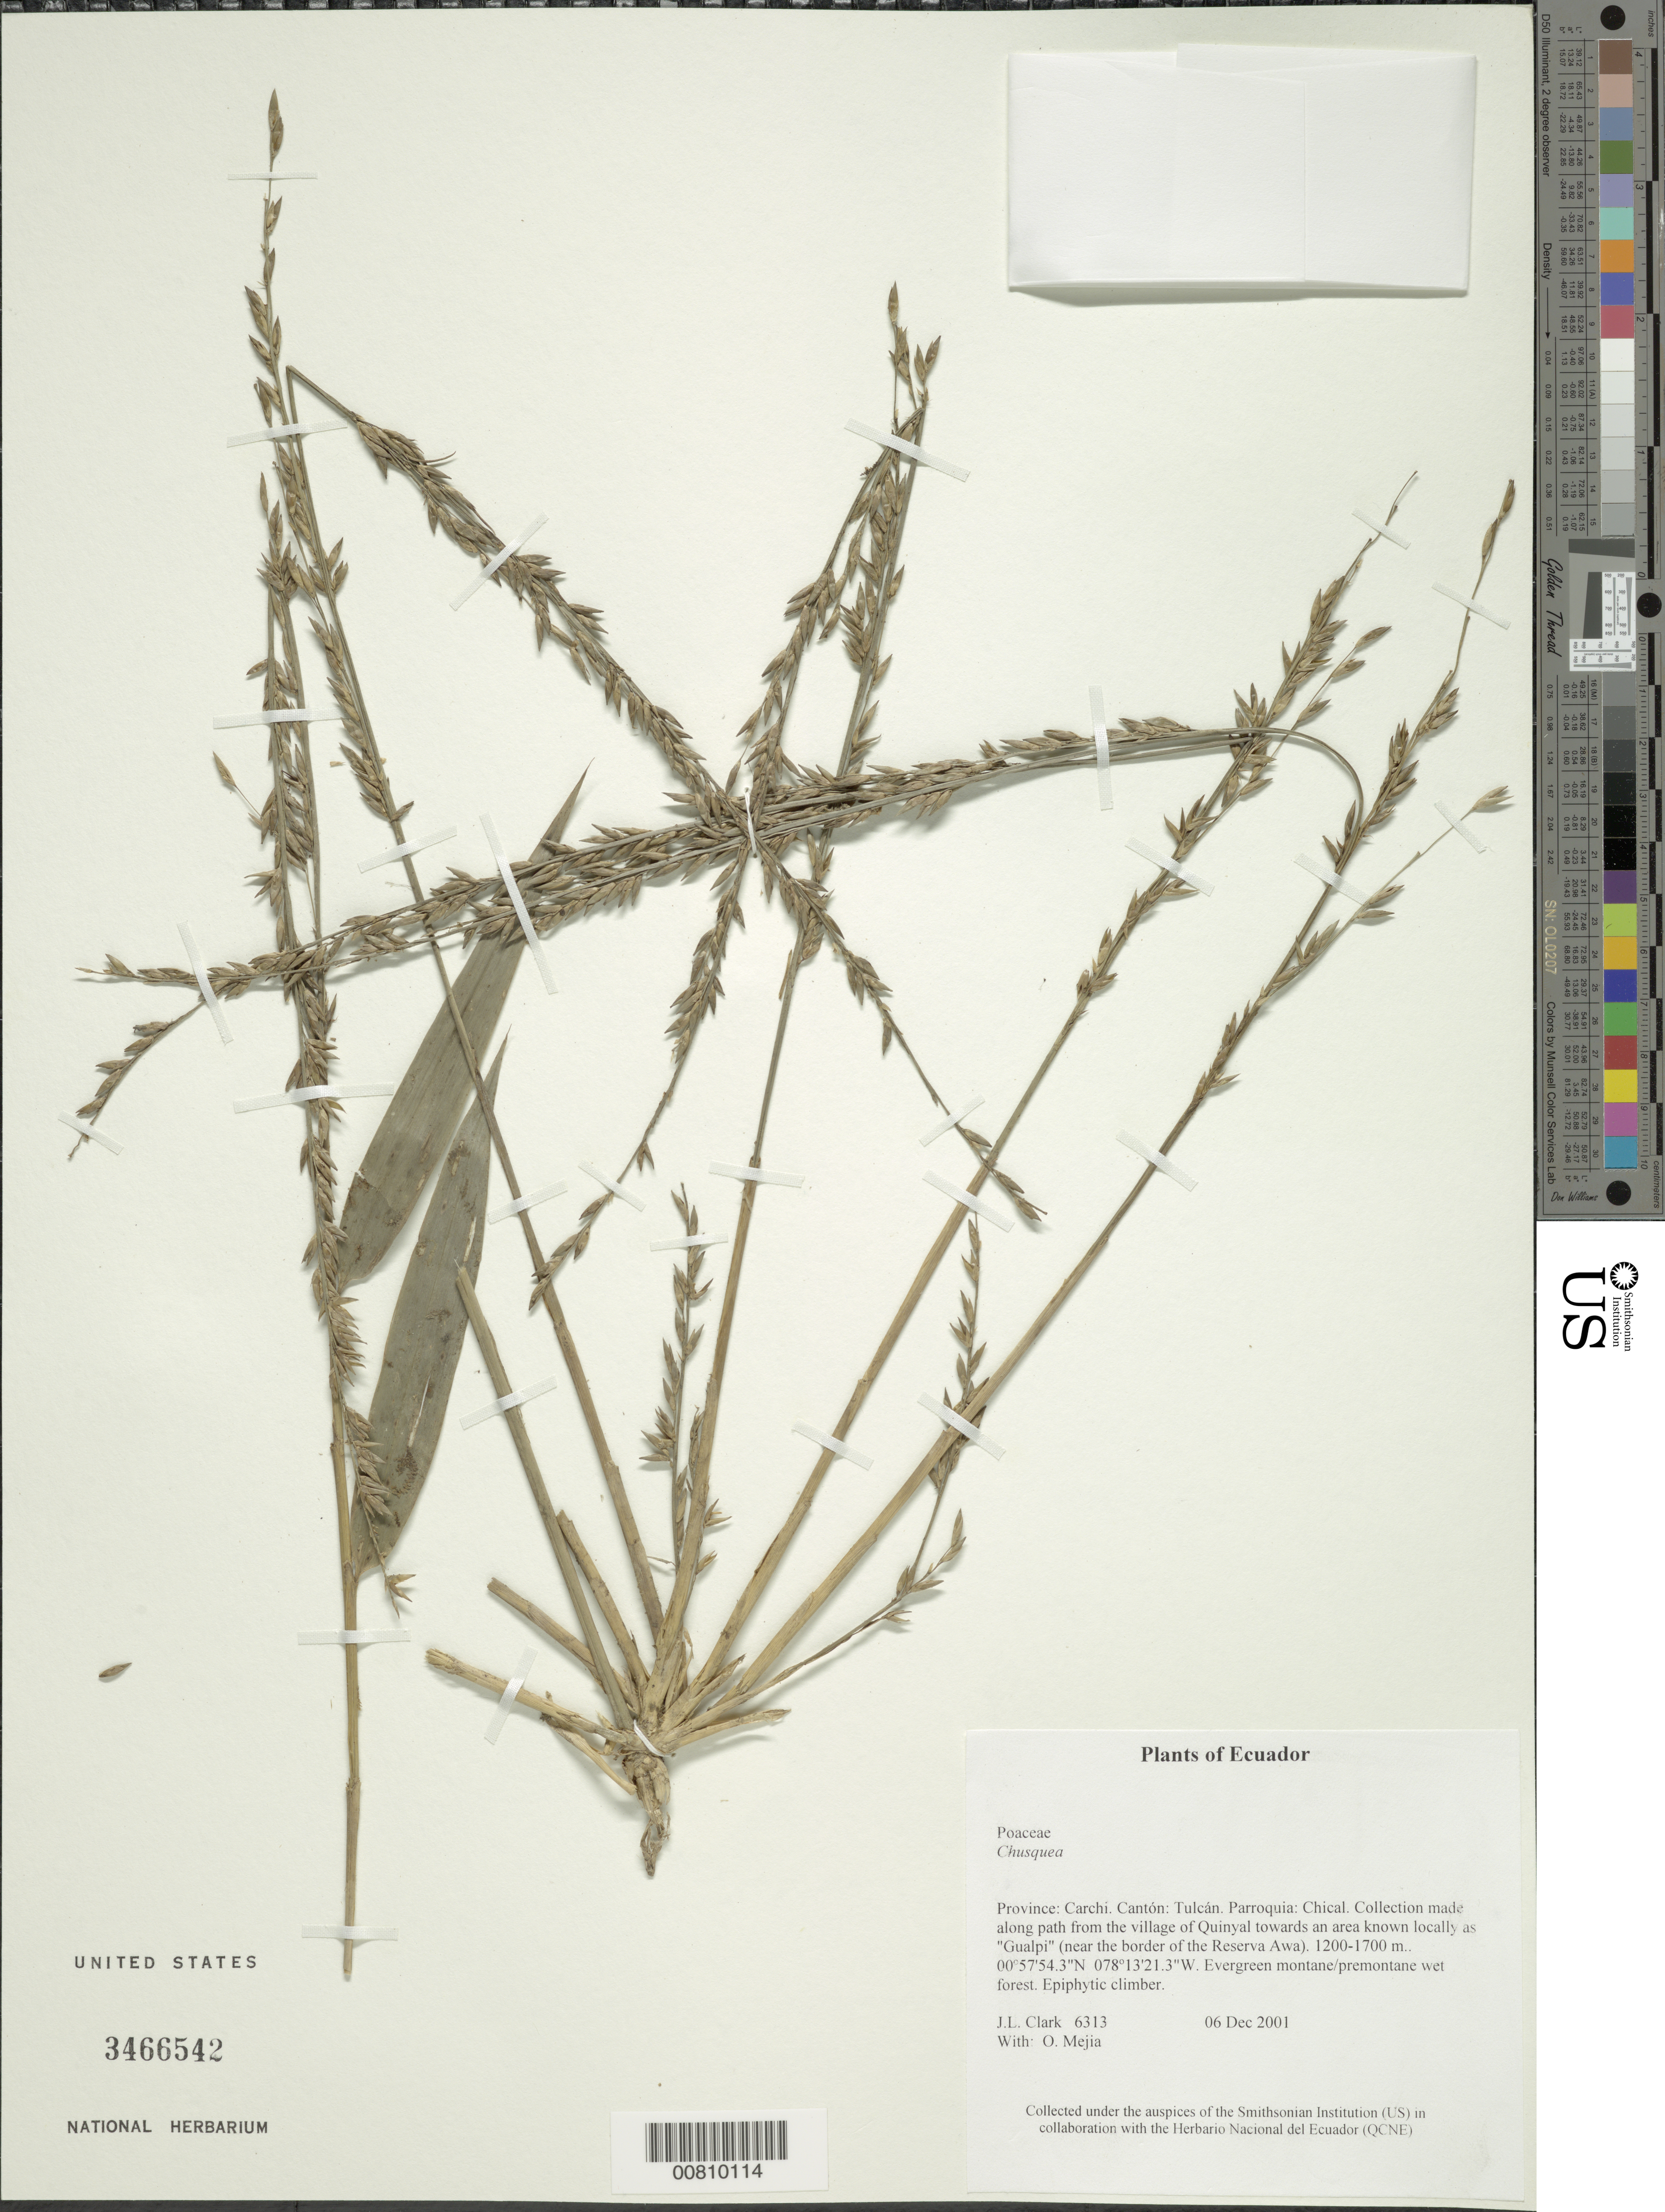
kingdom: Plantae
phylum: Tracheophyta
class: Liliopsida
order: Poales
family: Poaceae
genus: Chusquea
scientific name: Chusquea sp.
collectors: J. L. Clark & O. Mejia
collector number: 6313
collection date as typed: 06 Dec 2001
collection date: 2001-12-06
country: Ecuador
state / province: Carchi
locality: Tulcan. Parroquia: Chical. Collection made along path from the village of Quinyal towards an area known locally as "Gualpi" (near the border of the Reserva Awa).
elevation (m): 1200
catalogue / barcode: US 3466542